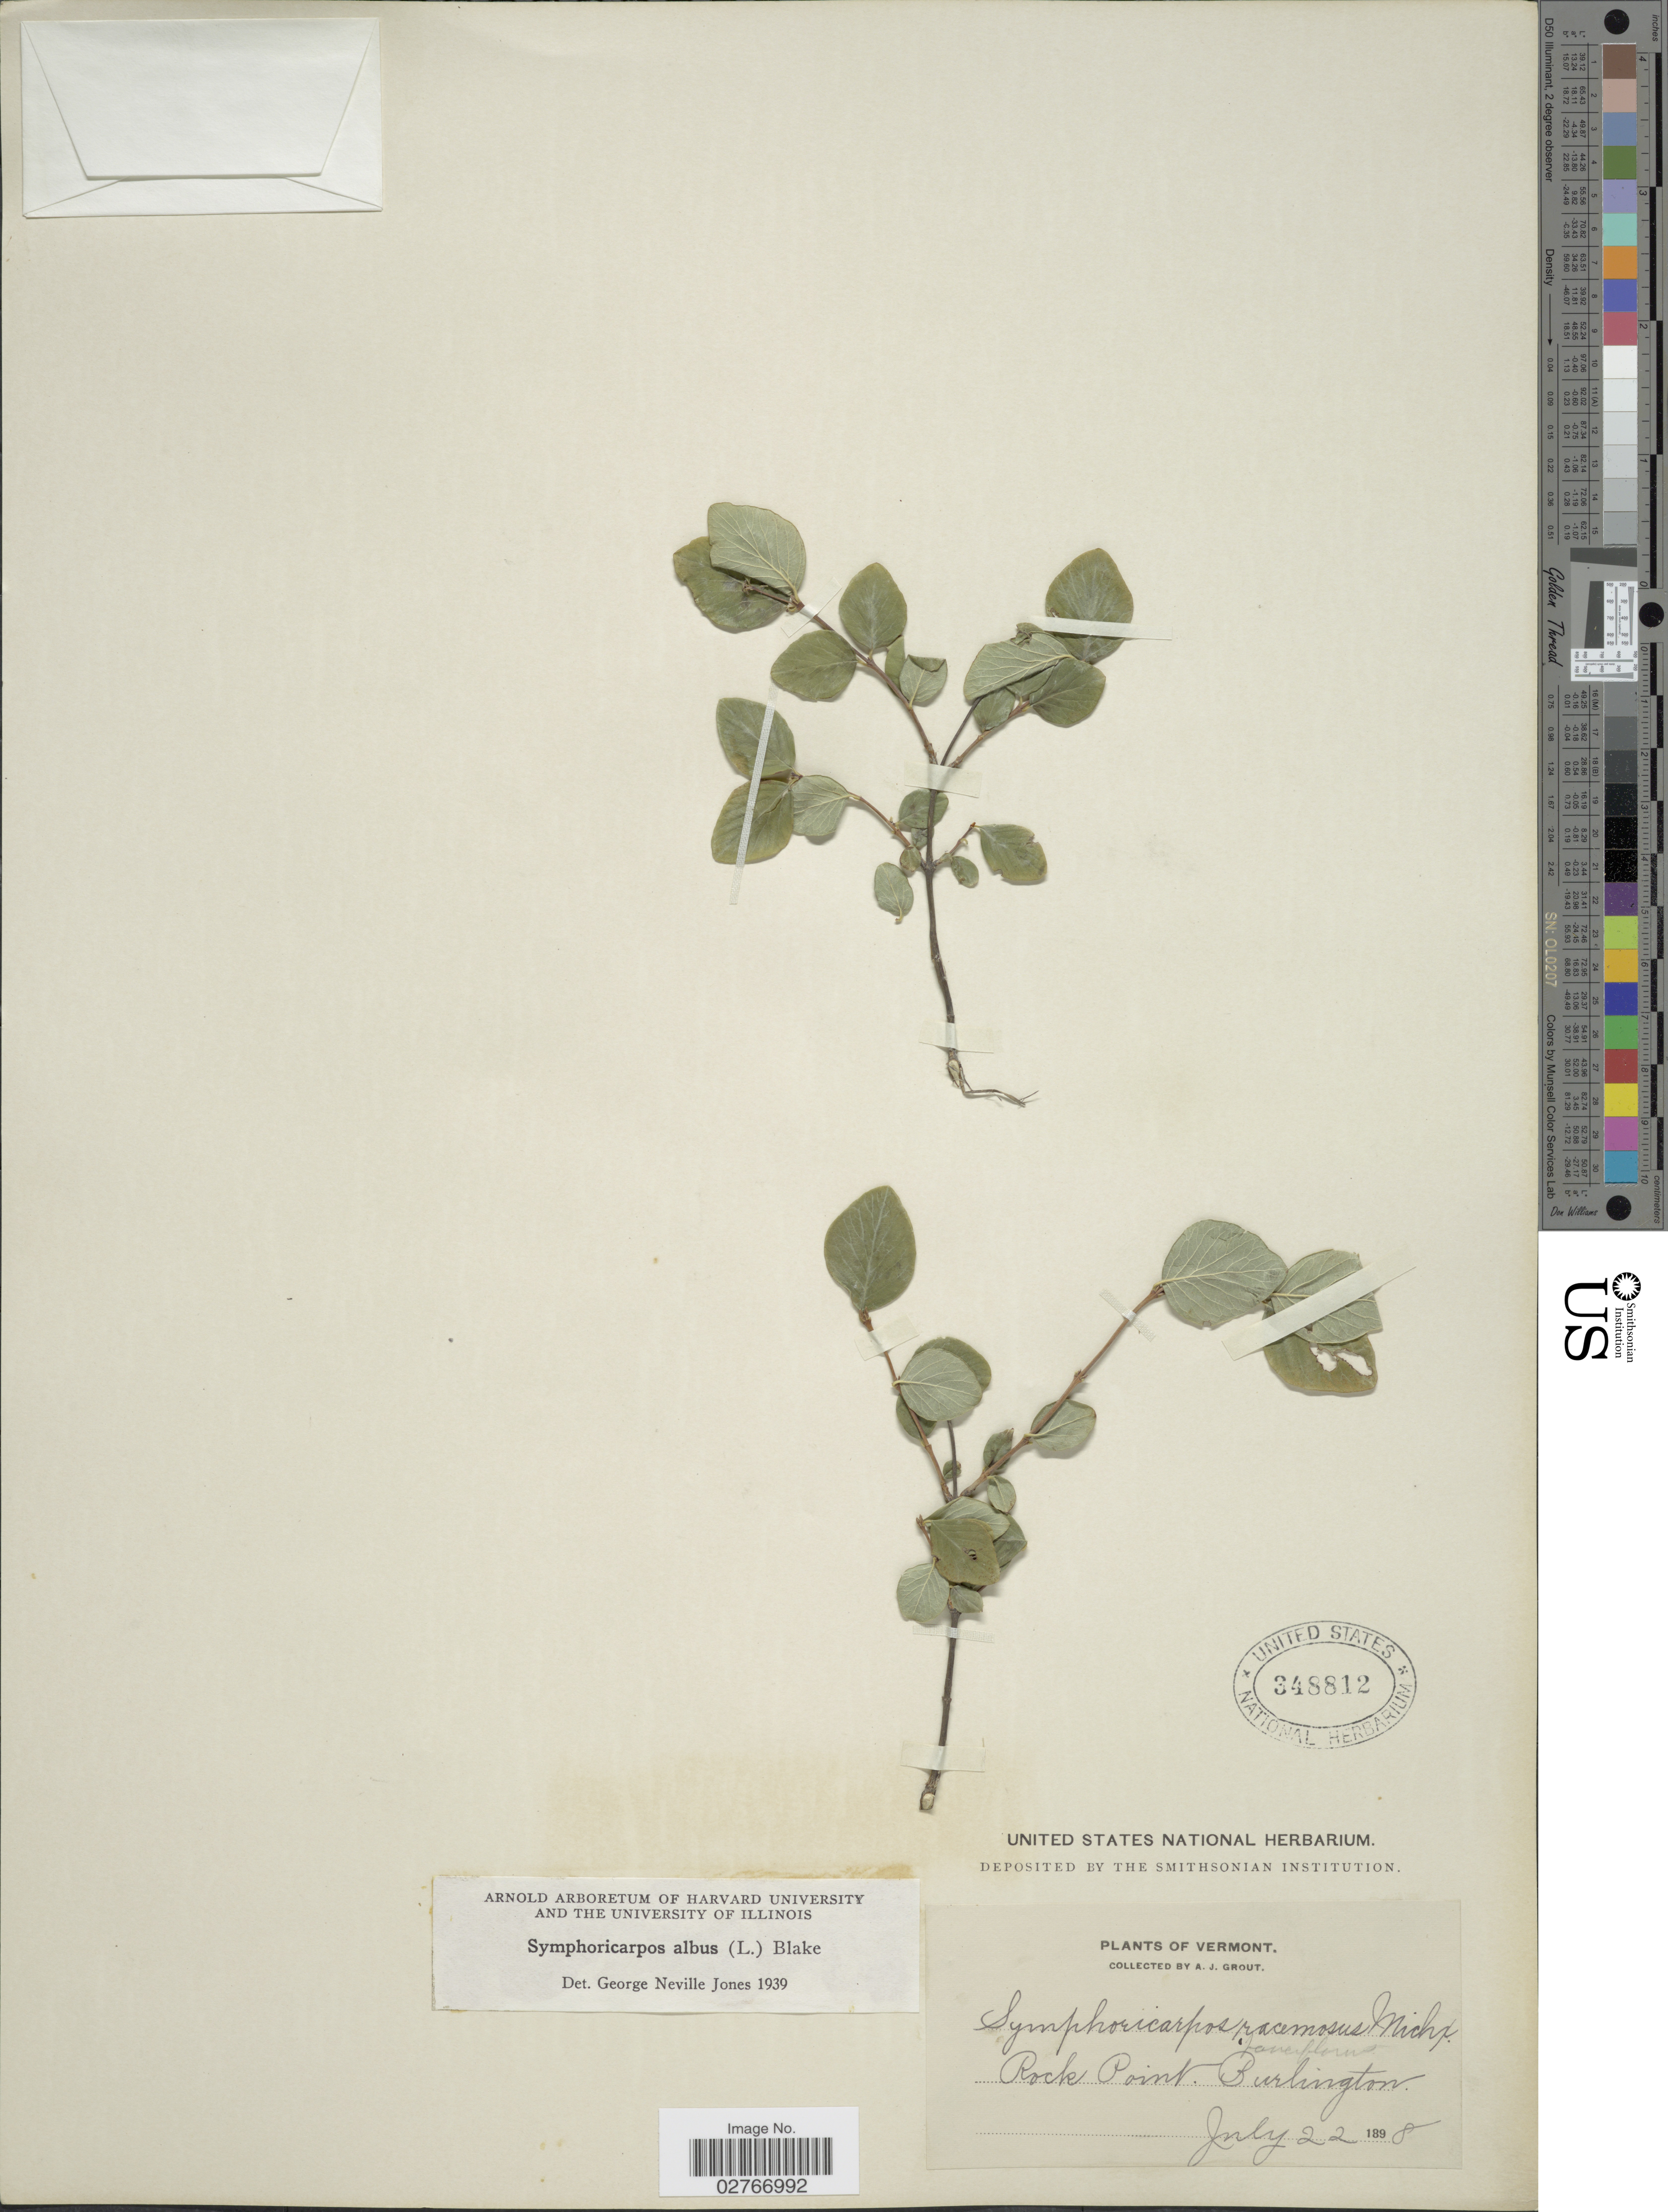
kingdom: Plantae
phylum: Tracheophyta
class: Magnoliopsida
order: Dipsacales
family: Caprifoliaceae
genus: Symphoricarpos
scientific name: Symphoricarpos albus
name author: (L.) S.F. Blake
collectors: A. J. Grout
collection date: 1898-07-22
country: United States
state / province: Vermont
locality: Rock Point. Burlington.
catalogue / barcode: US 348812